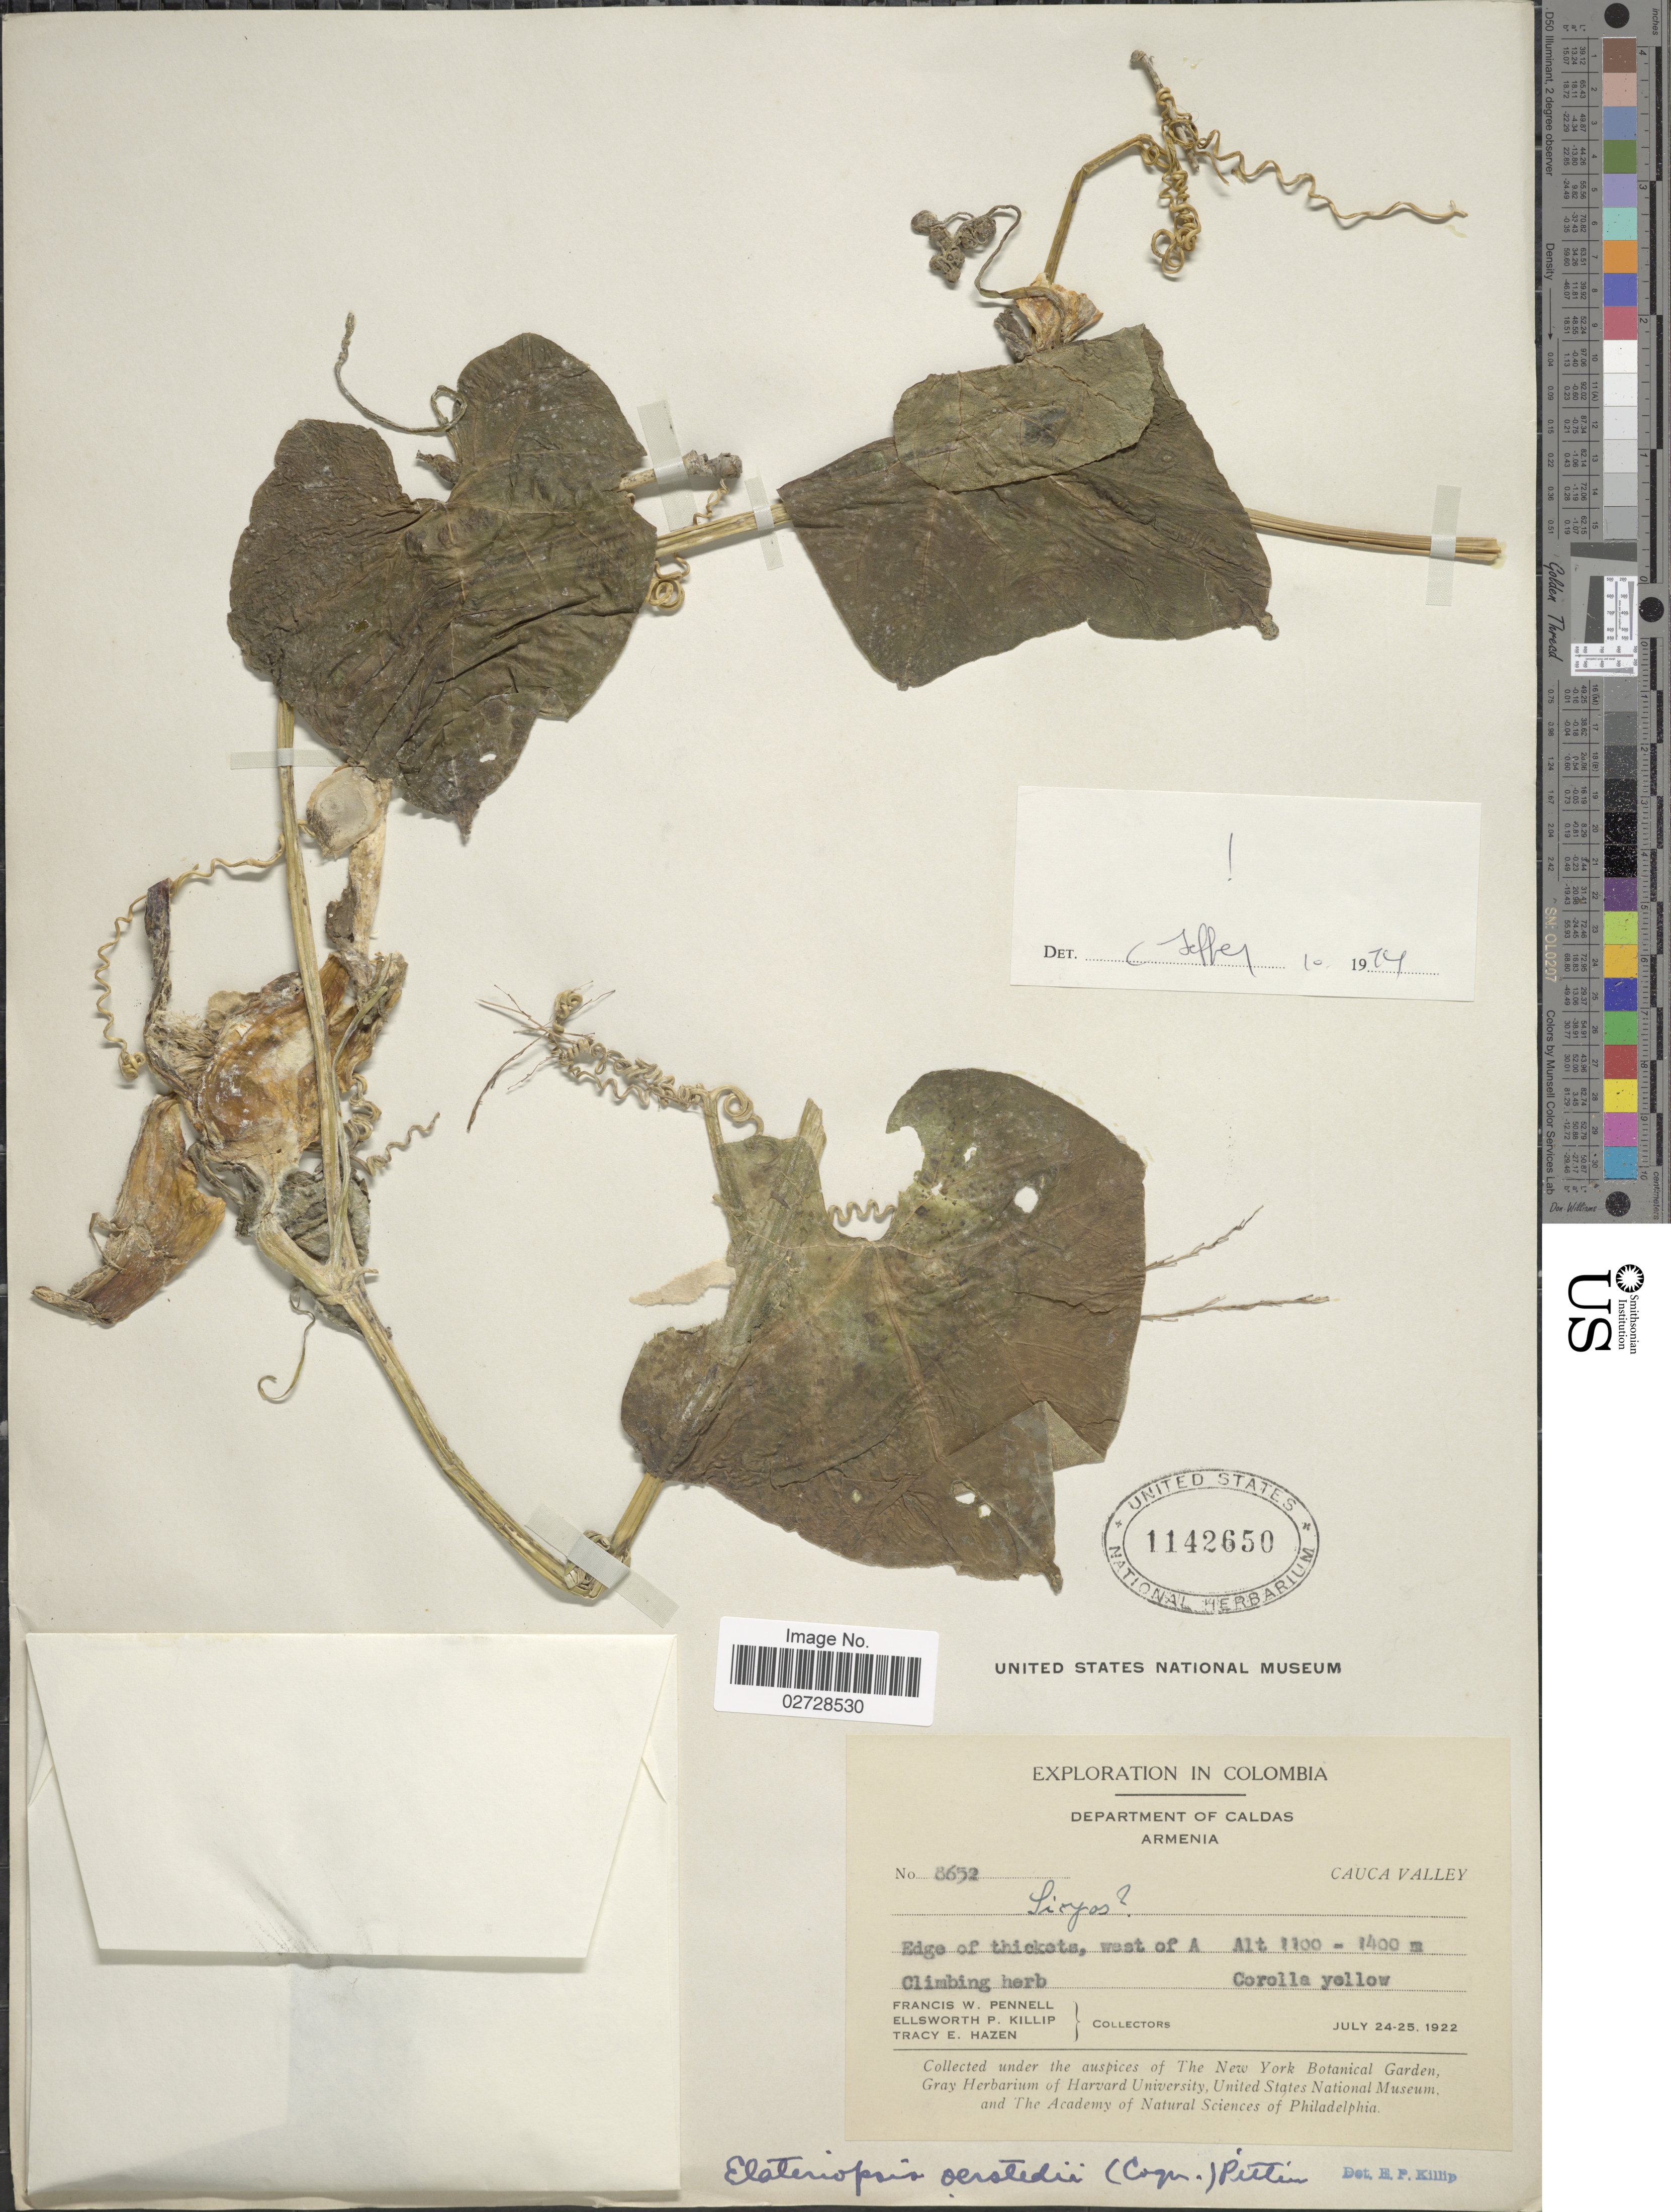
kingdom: Plantae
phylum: Tracheophyta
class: Magnoliopsida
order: Cucurbitales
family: Cucurbitaceae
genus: Hanburia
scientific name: Hanburia oerstedii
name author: (Cogn.) H. Schaef. & S.S. Renner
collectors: F. W. Pennell, E. P. Killip & T. E. Hazen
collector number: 8652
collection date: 1922-07-24/1922-07-25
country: Colombia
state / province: Caldas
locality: Armenia, Cauca Valley, edge of thickets, west of A.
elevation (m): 1100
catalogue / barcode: US 1142650